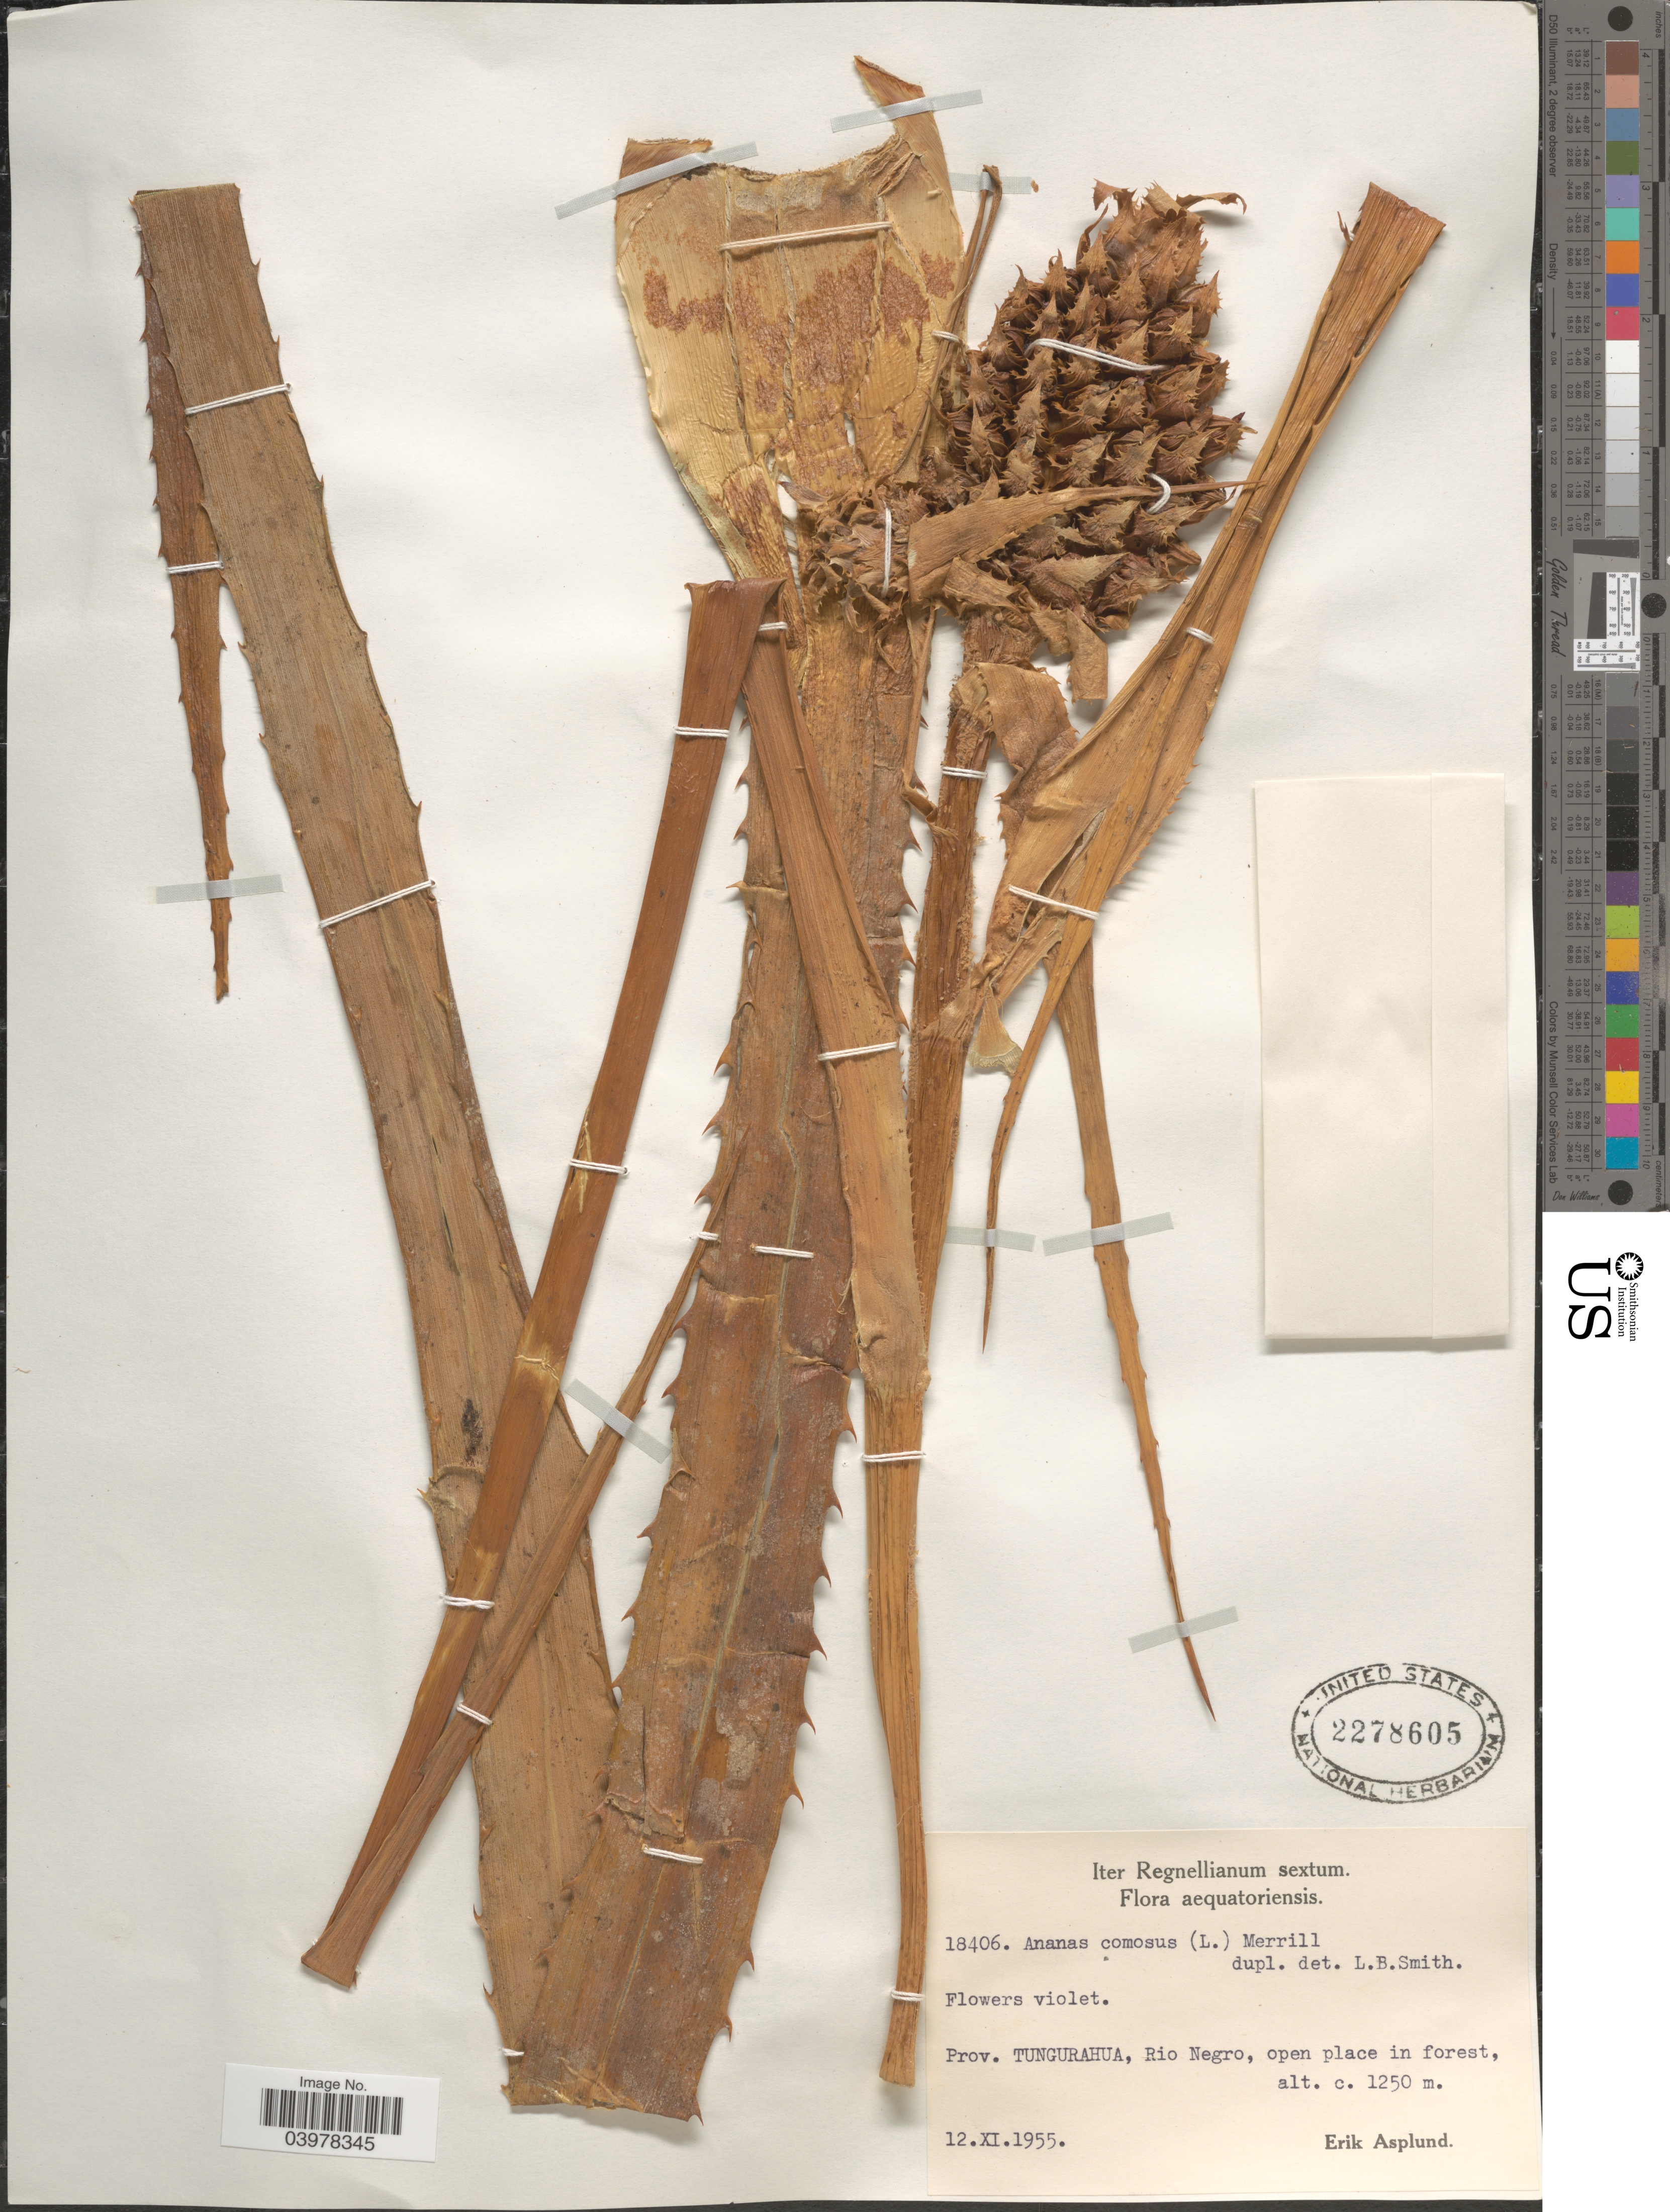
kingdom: Plantae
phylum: Tracheophyta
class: Liliopsida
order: Poales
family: Bromeliaceae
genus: Ananas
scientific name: Ananas comosus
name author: (L.) Merr.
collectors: E. Asplund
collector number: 18406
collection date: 1955-11-12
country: Ecuador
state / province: Tungurahua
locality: Rio Negro, open place in forest.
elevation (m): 1250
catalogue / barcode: US 2278605